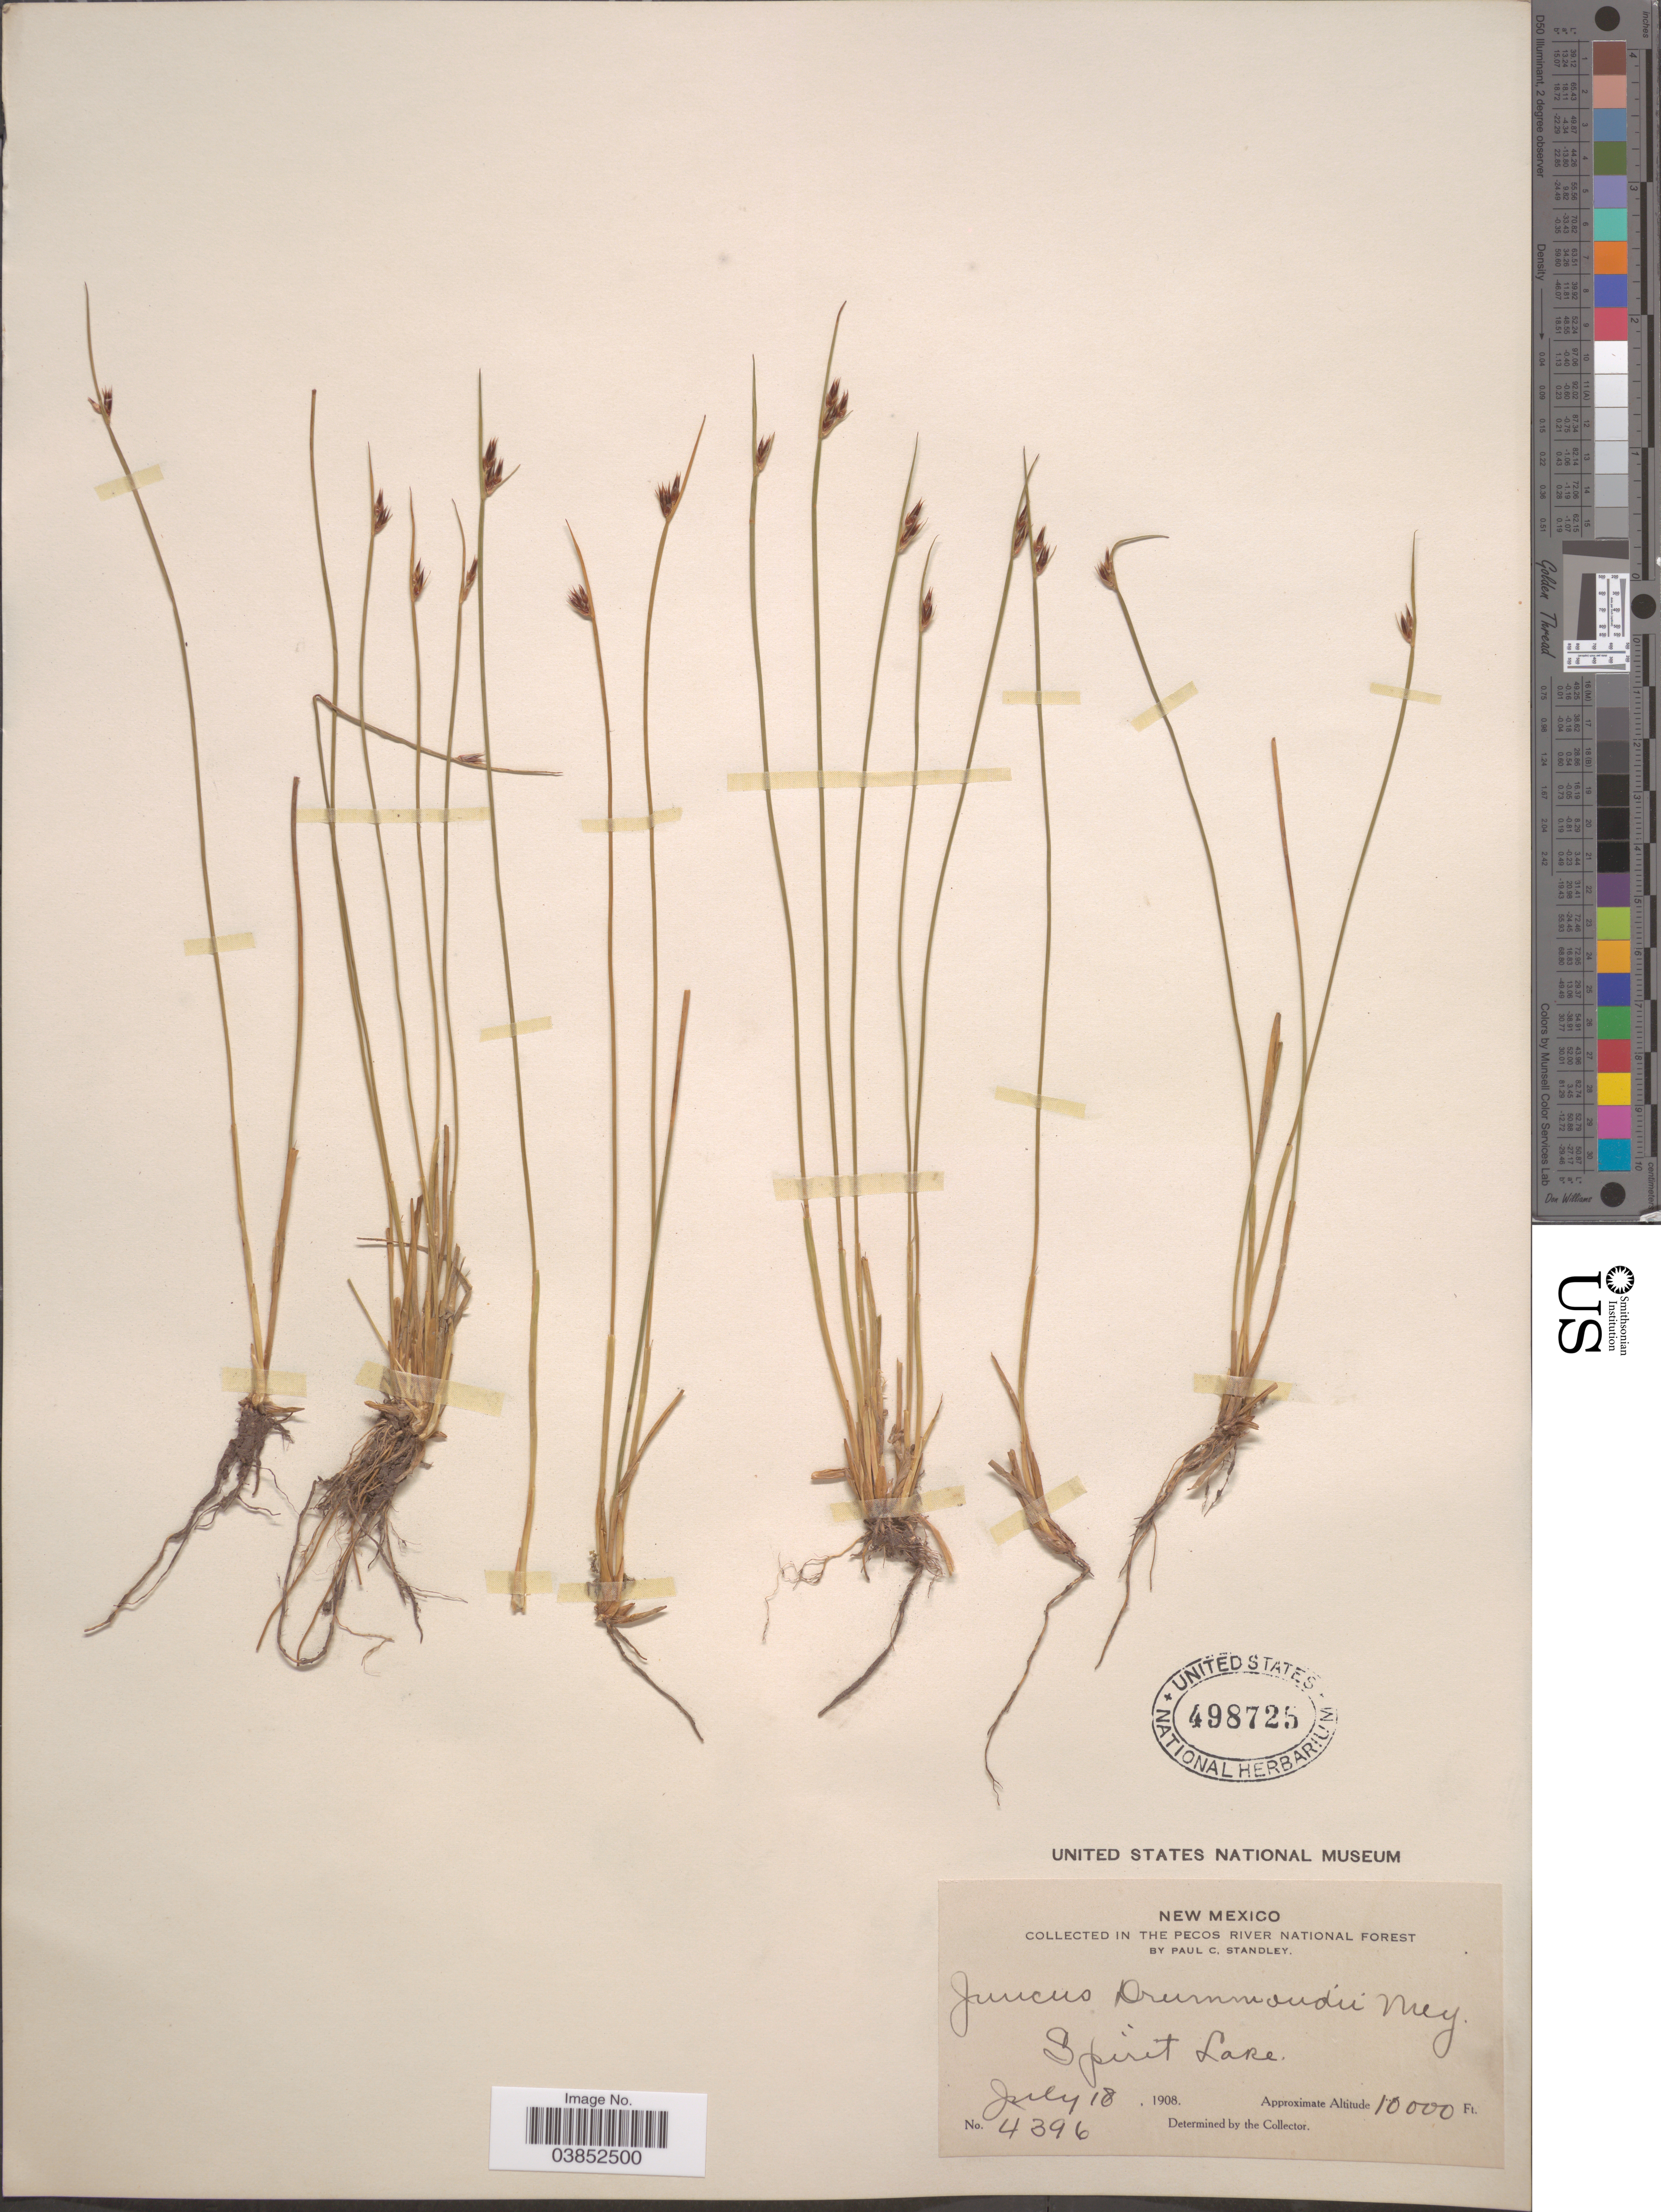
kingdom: Plantae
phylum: Tracheophyta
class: Liliopsida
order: Poales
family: Juncaceae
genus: Juncus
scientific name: Juncus drummondii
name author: E. Mey.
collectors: P. C. Standley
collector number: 4396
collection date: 1908-07-18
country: United States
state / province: New Mexico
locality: In the Pecos River National Forest. Spirit Lake.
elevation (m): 3048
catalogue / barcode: US 498725